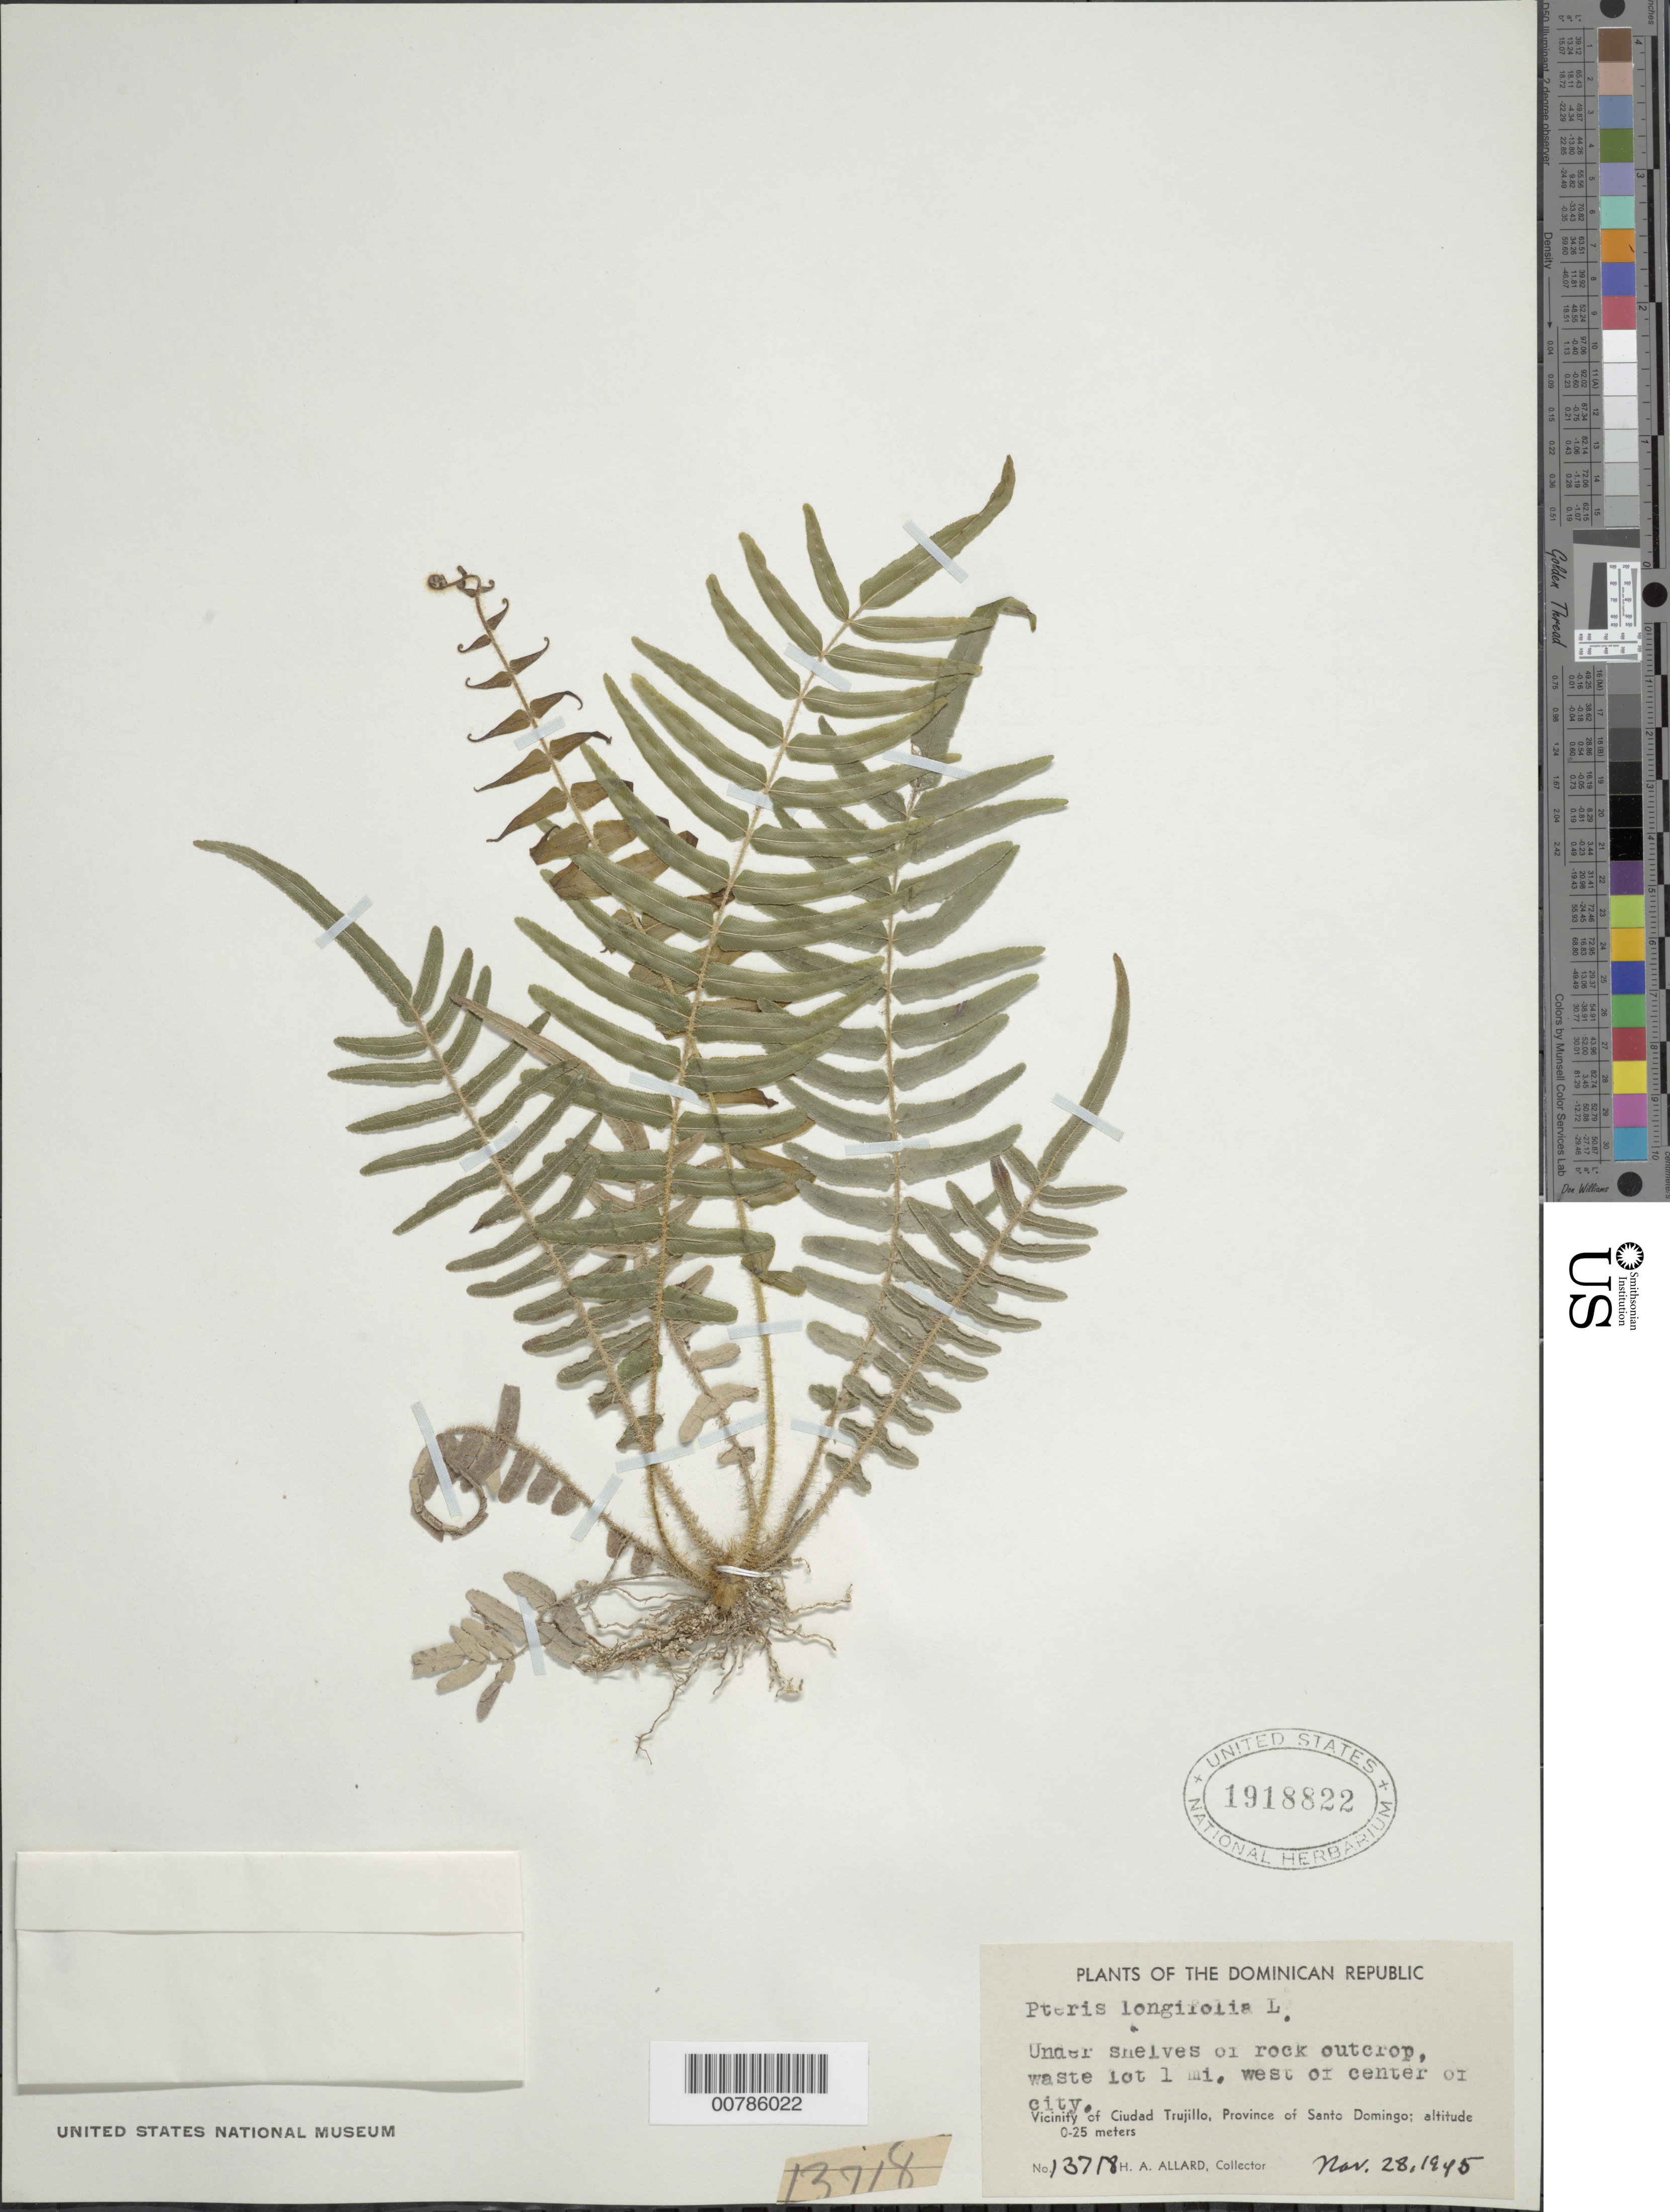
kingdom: Plantae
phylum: Tracheophyta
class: Polypodiopsida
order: Polypodiales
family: Pteridaceae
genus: Pteris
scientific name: Pteris longifolia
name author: L.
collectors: H. A. Allard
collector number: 13718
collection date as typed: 28 Nov 1945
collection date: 1945-11-28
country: Dominican Republic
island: Hispaniola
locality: Prov. Santo Domingo, Ciudad Trujillo, 1 mile W of city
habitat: Under shelves of rock outcrop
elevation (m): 0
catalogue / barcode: US 1918822